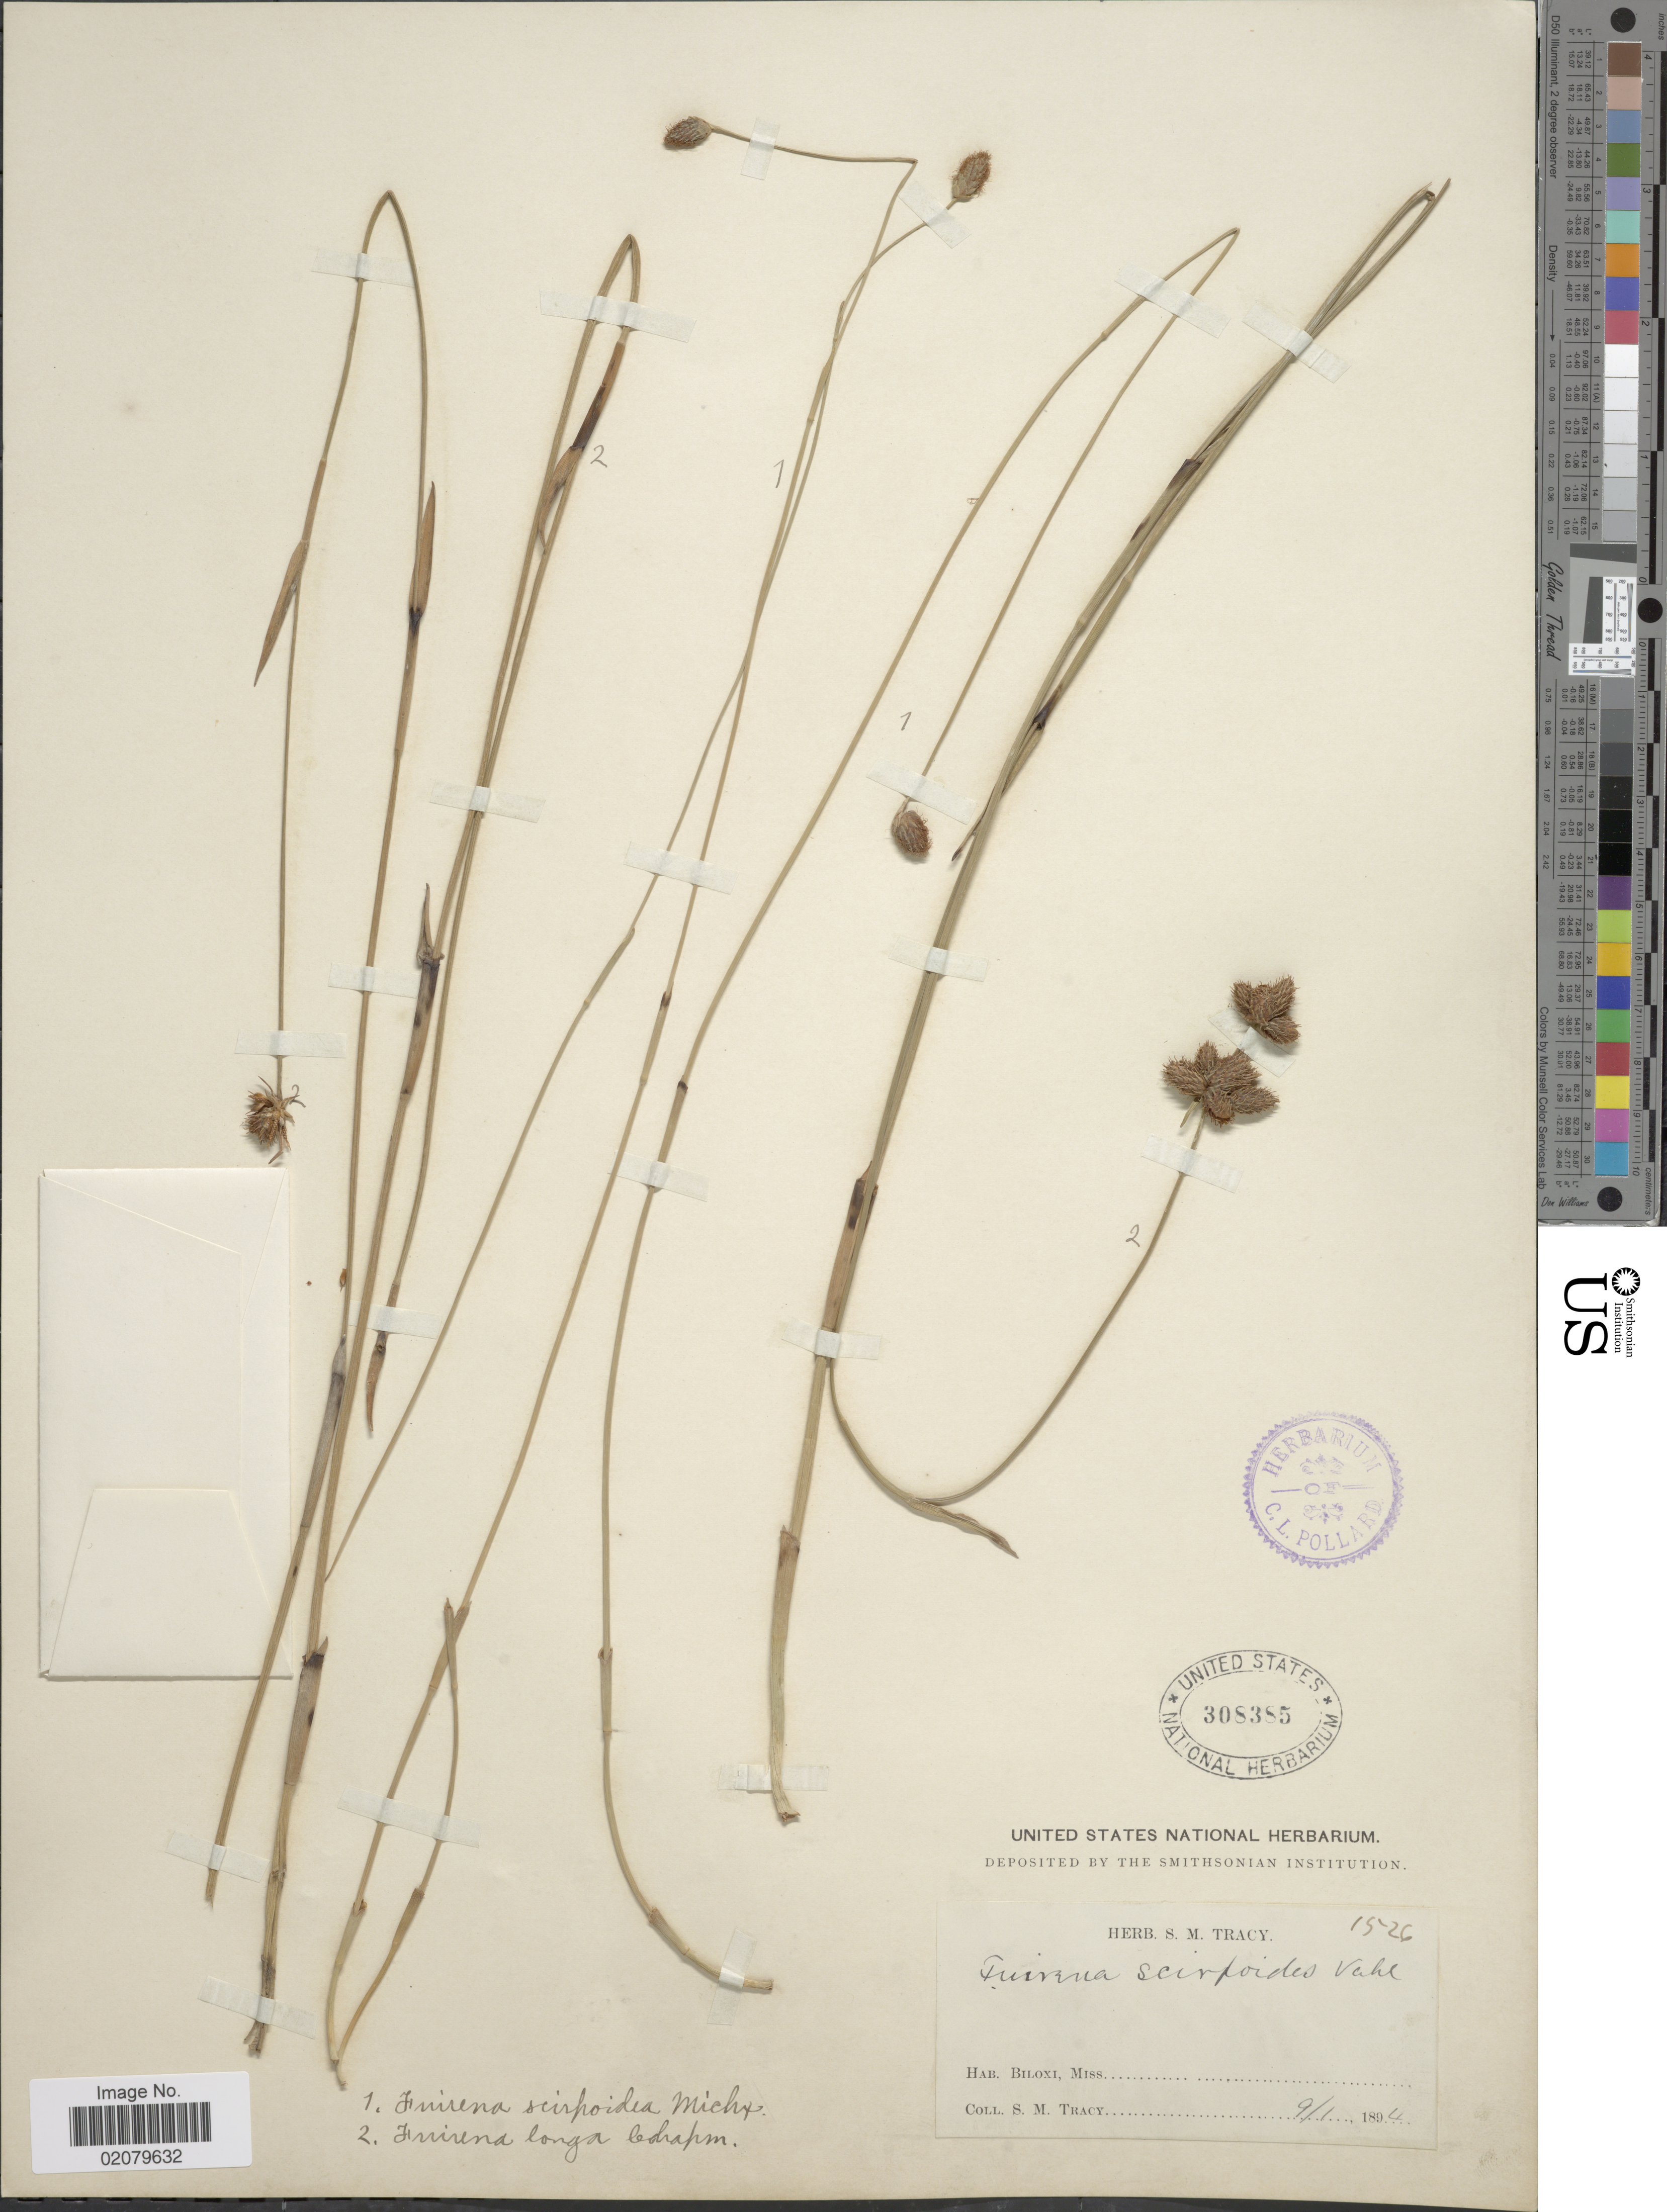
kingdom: Plantae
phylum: Tracheophyta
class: Liliopsida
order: Poales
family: Cyperaceae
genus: Fuirena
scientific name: Fuirena scirpoidea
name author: Michx.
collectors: S. M. Tracy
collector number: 1526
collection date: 1894-01-09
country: United States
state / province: Mississippi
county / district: Harrison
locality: Biloxi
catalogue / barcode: US 308385